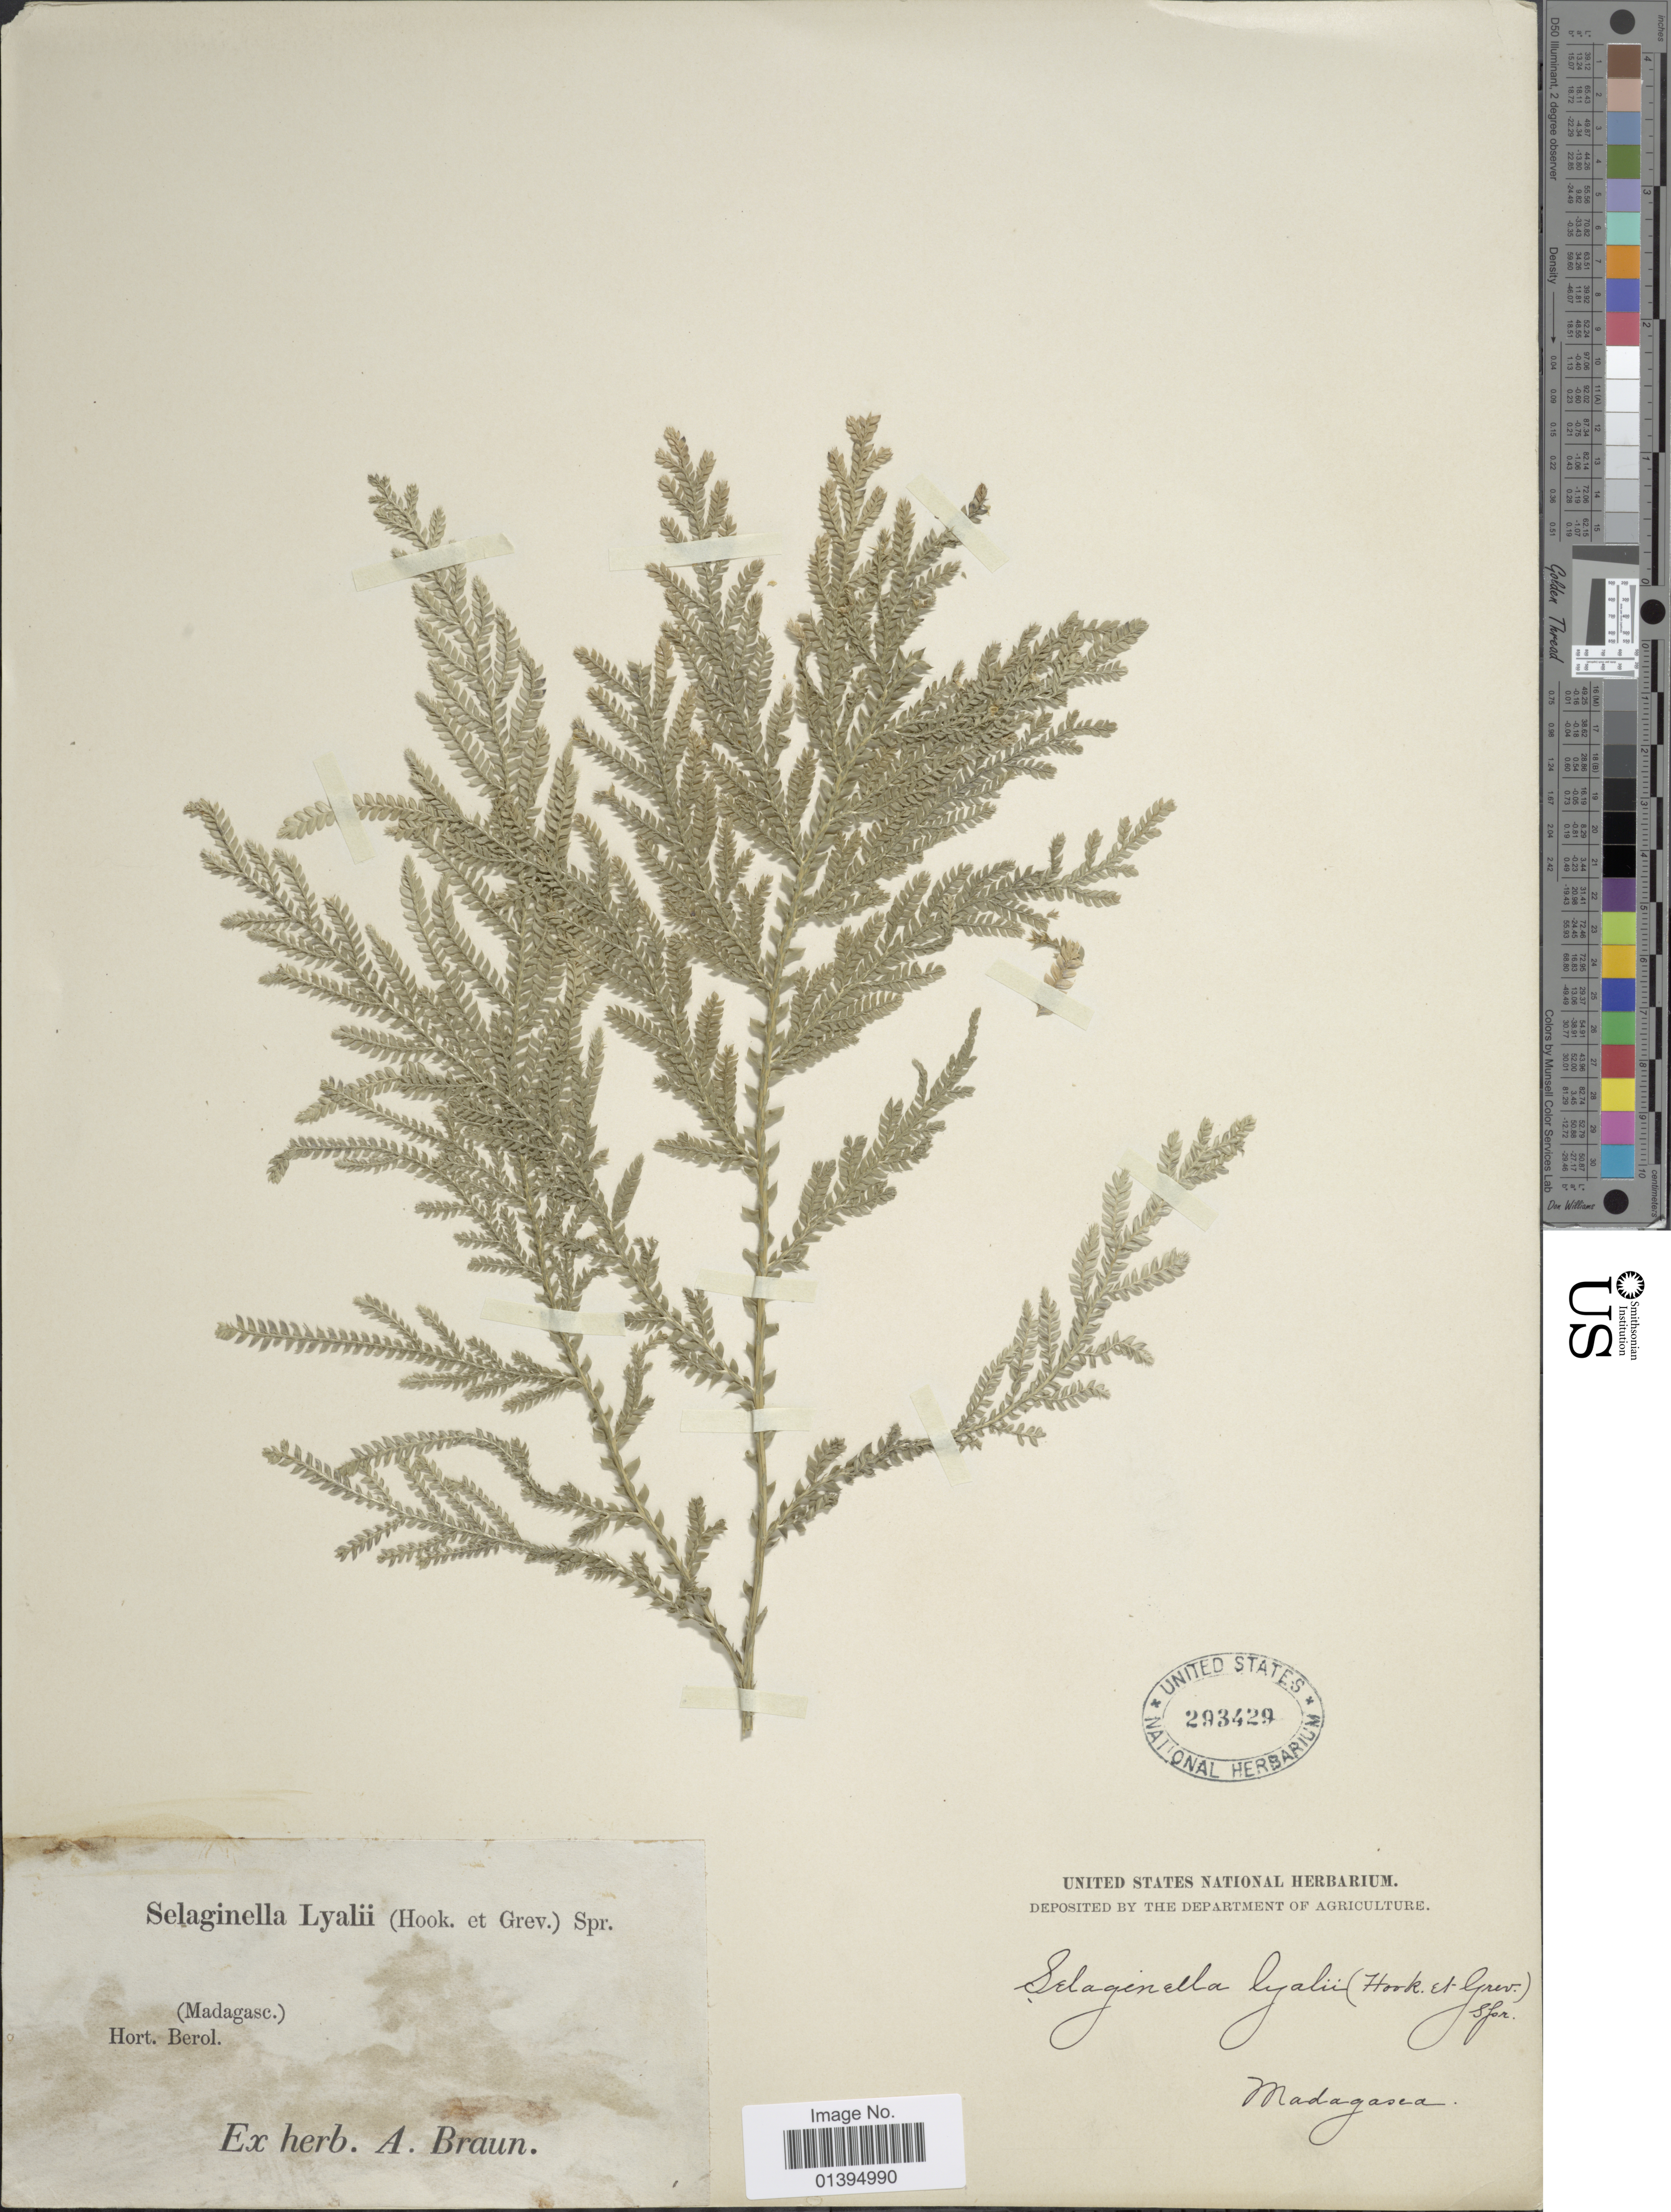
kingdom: Plantae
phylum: Tracheophyta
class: Lycopodiopsida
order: Selaginellales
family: Selaginellaceae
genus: Selaginella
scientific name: Selaginella lyallii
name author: (Hook. & Grev.) Spring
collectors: ex herb. A. Braun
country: Madagascar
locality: Hort. Berol.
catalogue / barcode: US 293429